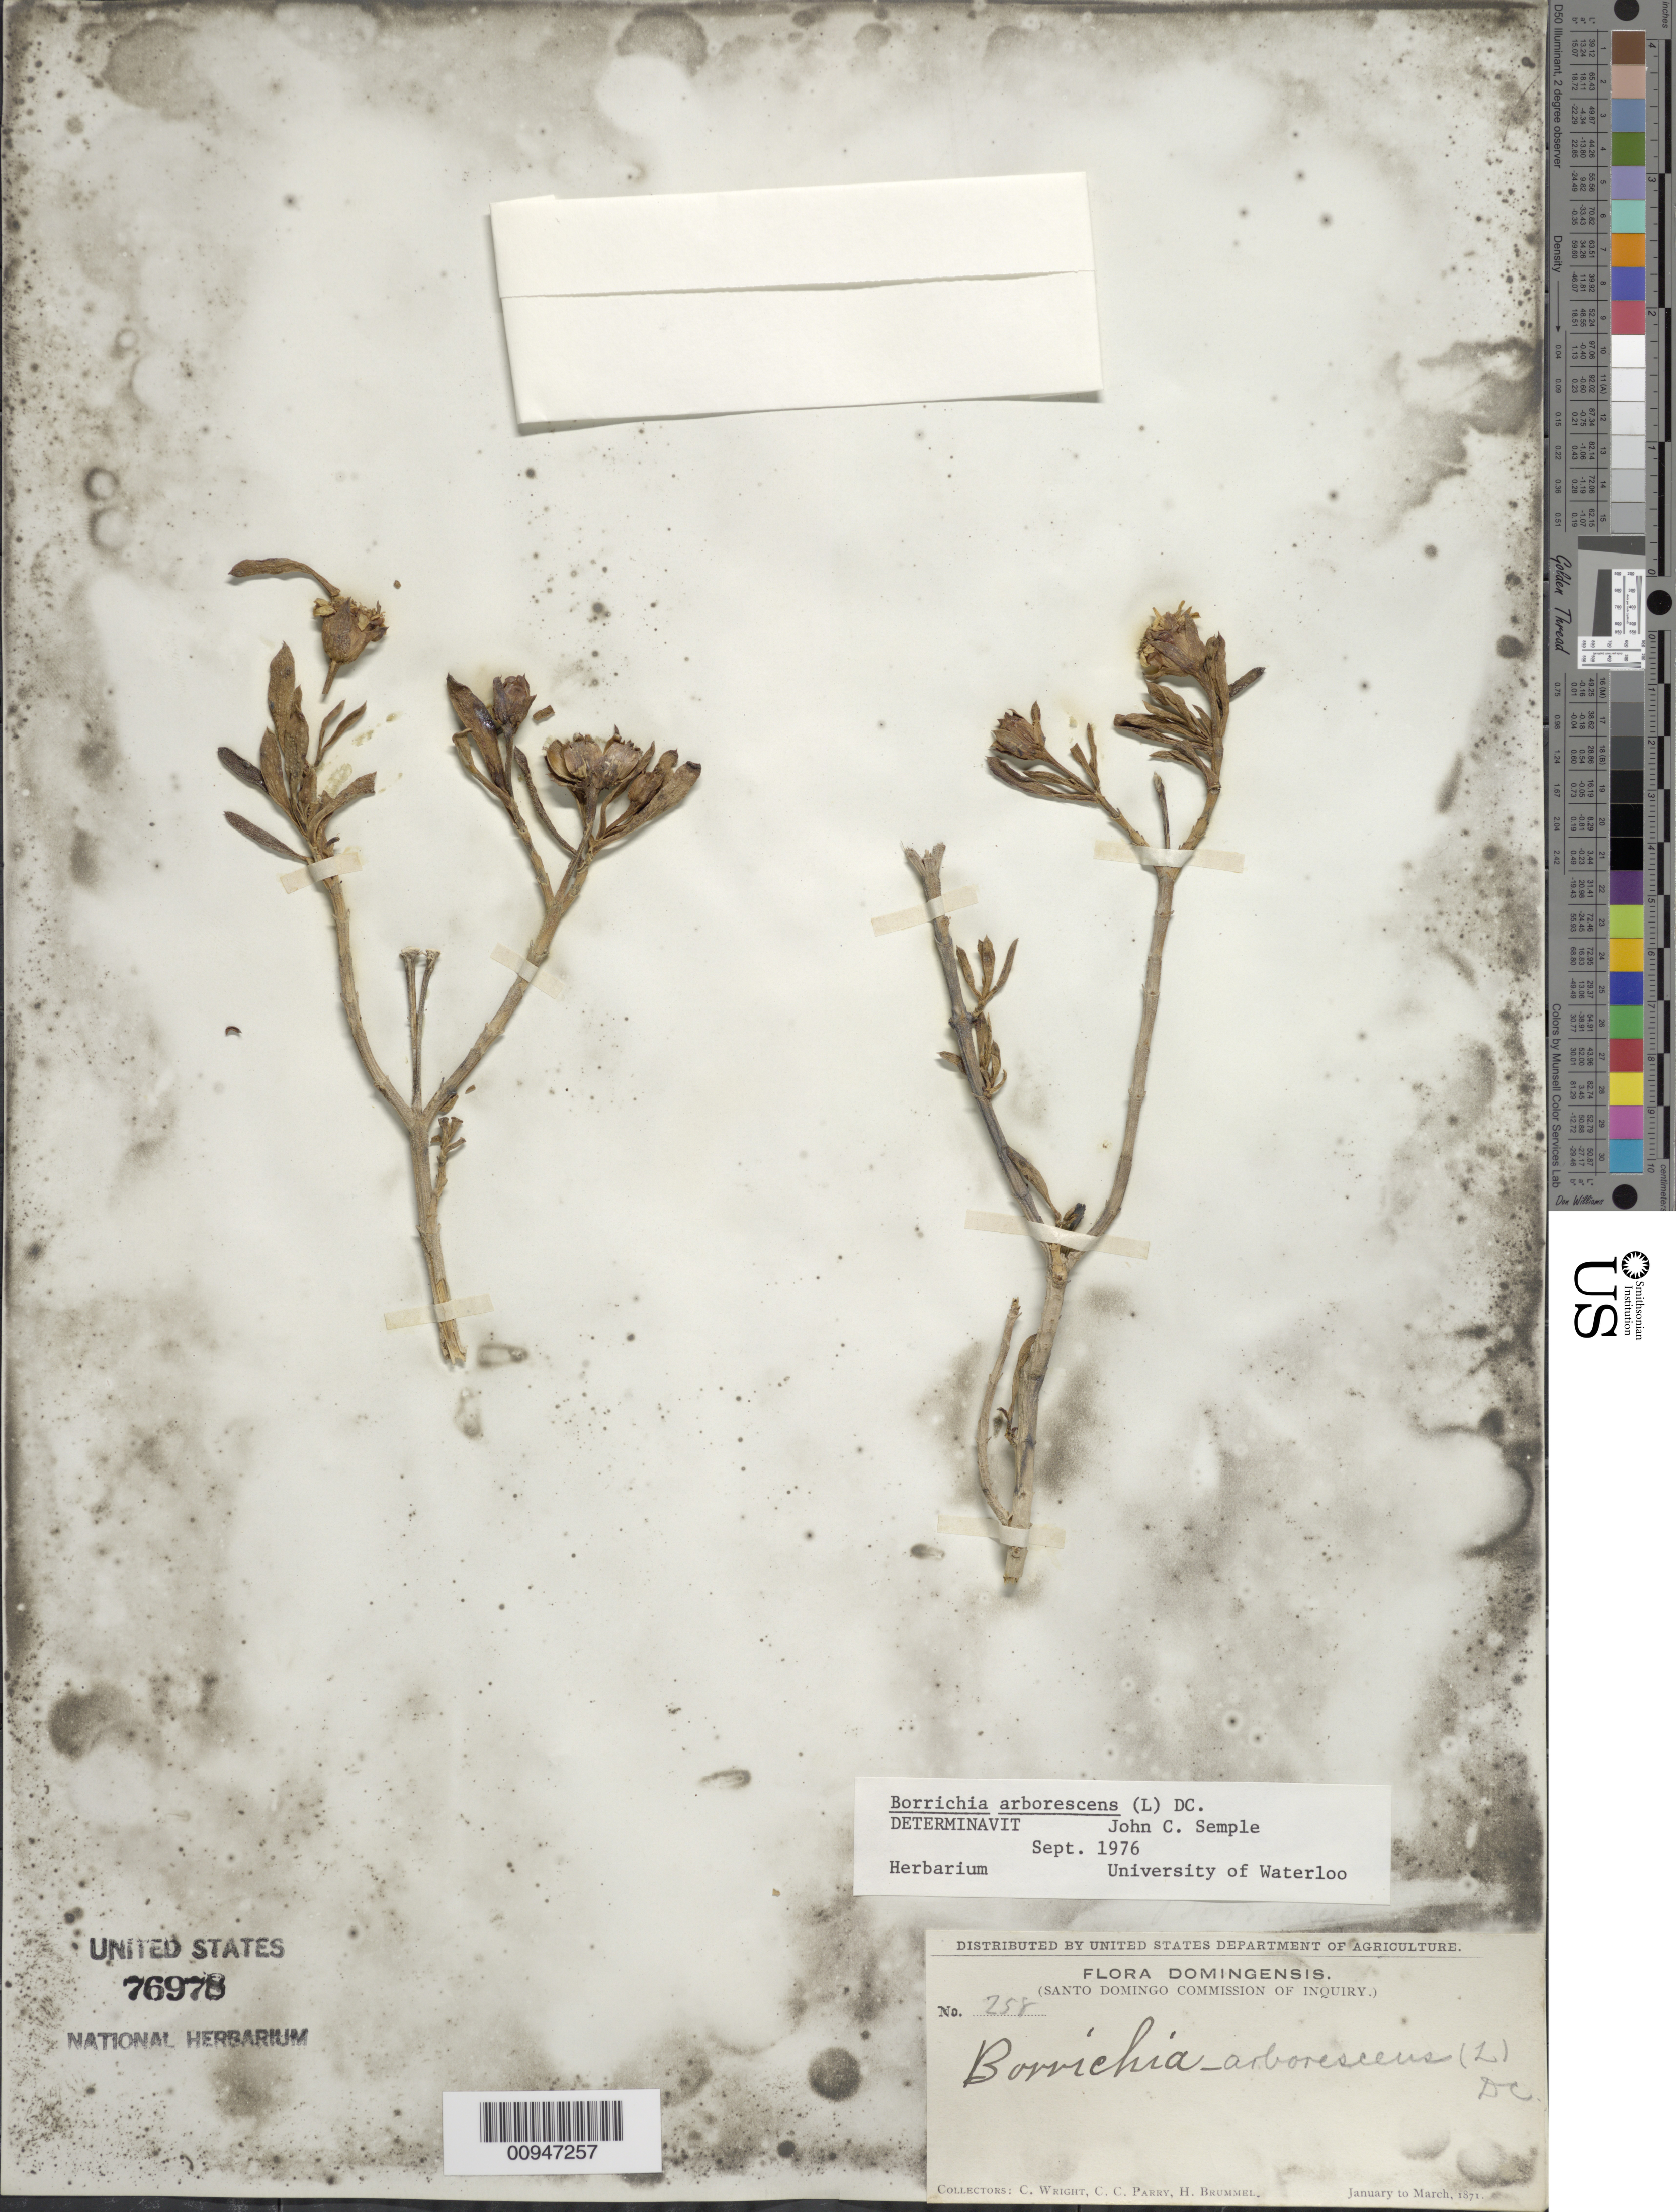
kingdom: Plantae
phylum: Tracheophyta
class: Magnoliopsida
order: Asterales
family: Asteraceae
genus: Borrichia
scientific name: Borrichia arborescens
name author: (L.) DC.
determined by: Semple, J. C.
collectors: C. Wright, C. C. Parry & H. Brummel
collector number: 258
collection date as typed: Jan 1871 to -- Mar 1871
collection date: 1871-01/1871-03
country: Dominican Republic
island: Hispaniola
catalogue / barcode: US 76978